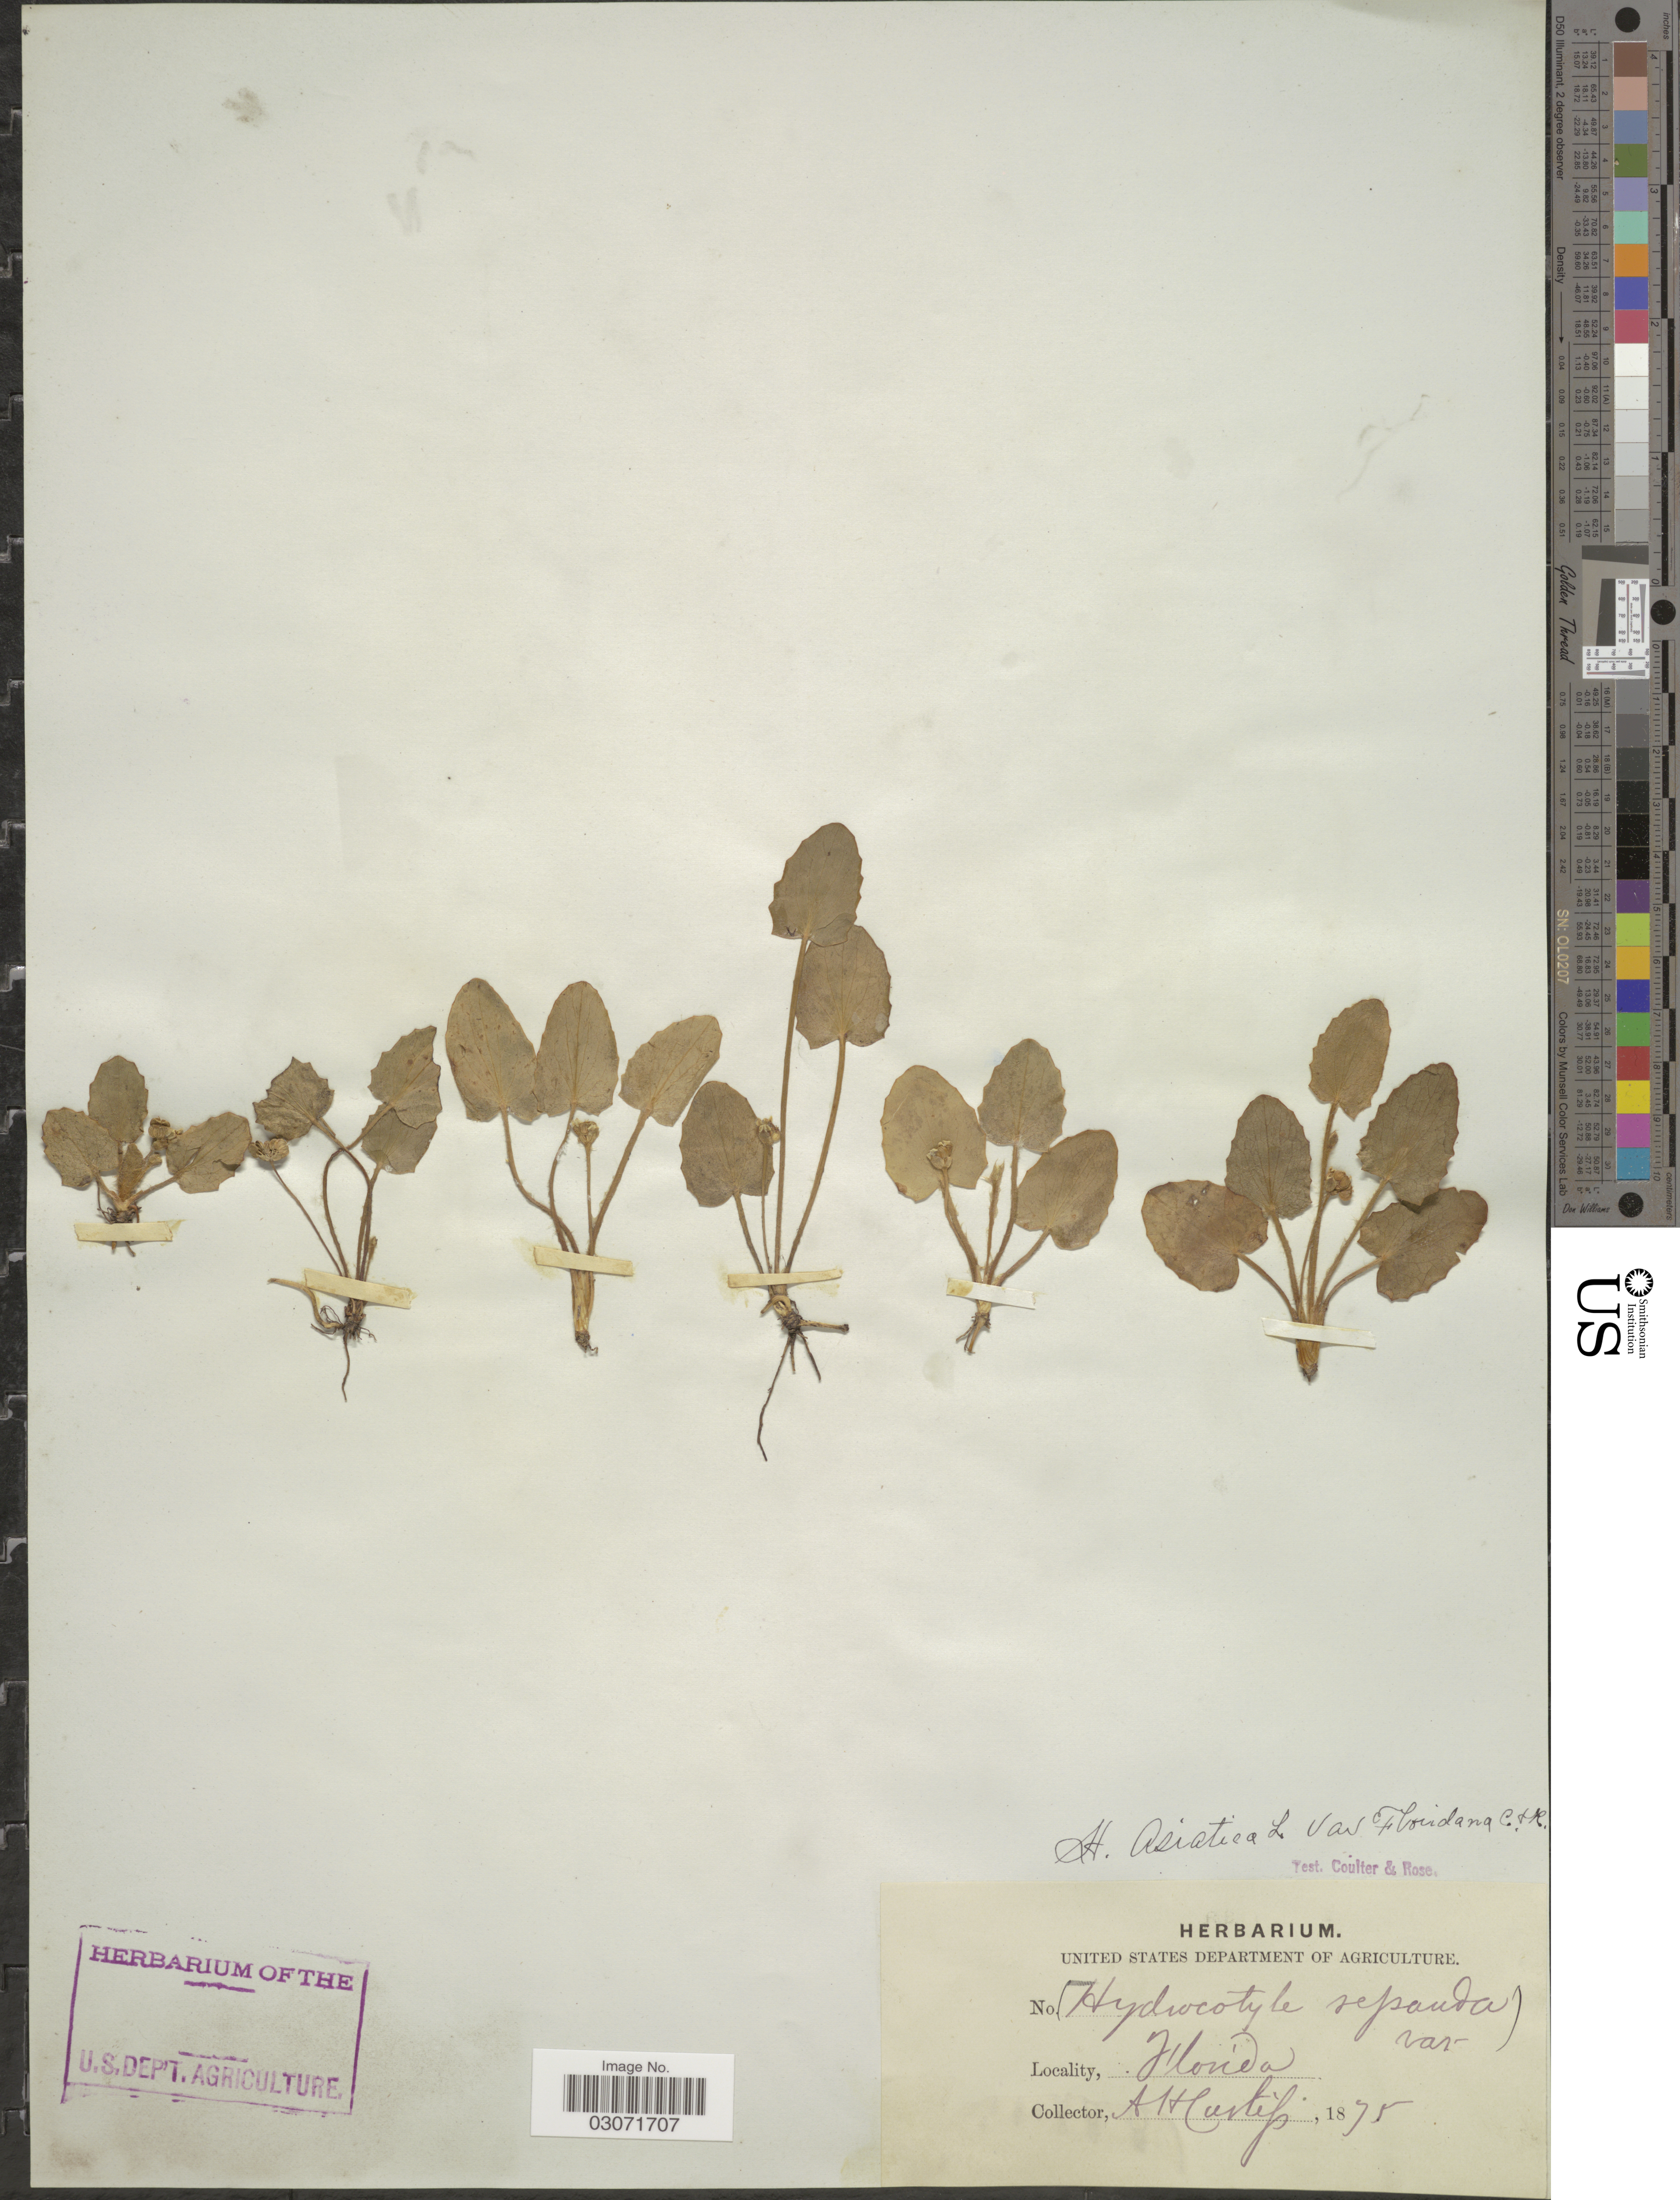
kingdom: Plantae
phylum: Tracheophyta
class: Magnoliopsida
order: Apiales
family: Apiaceae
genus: Centella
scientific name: Centella asiatica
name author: (L.) Urb.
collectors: A. H. Curtiss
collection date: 1875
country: United States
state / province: Florida